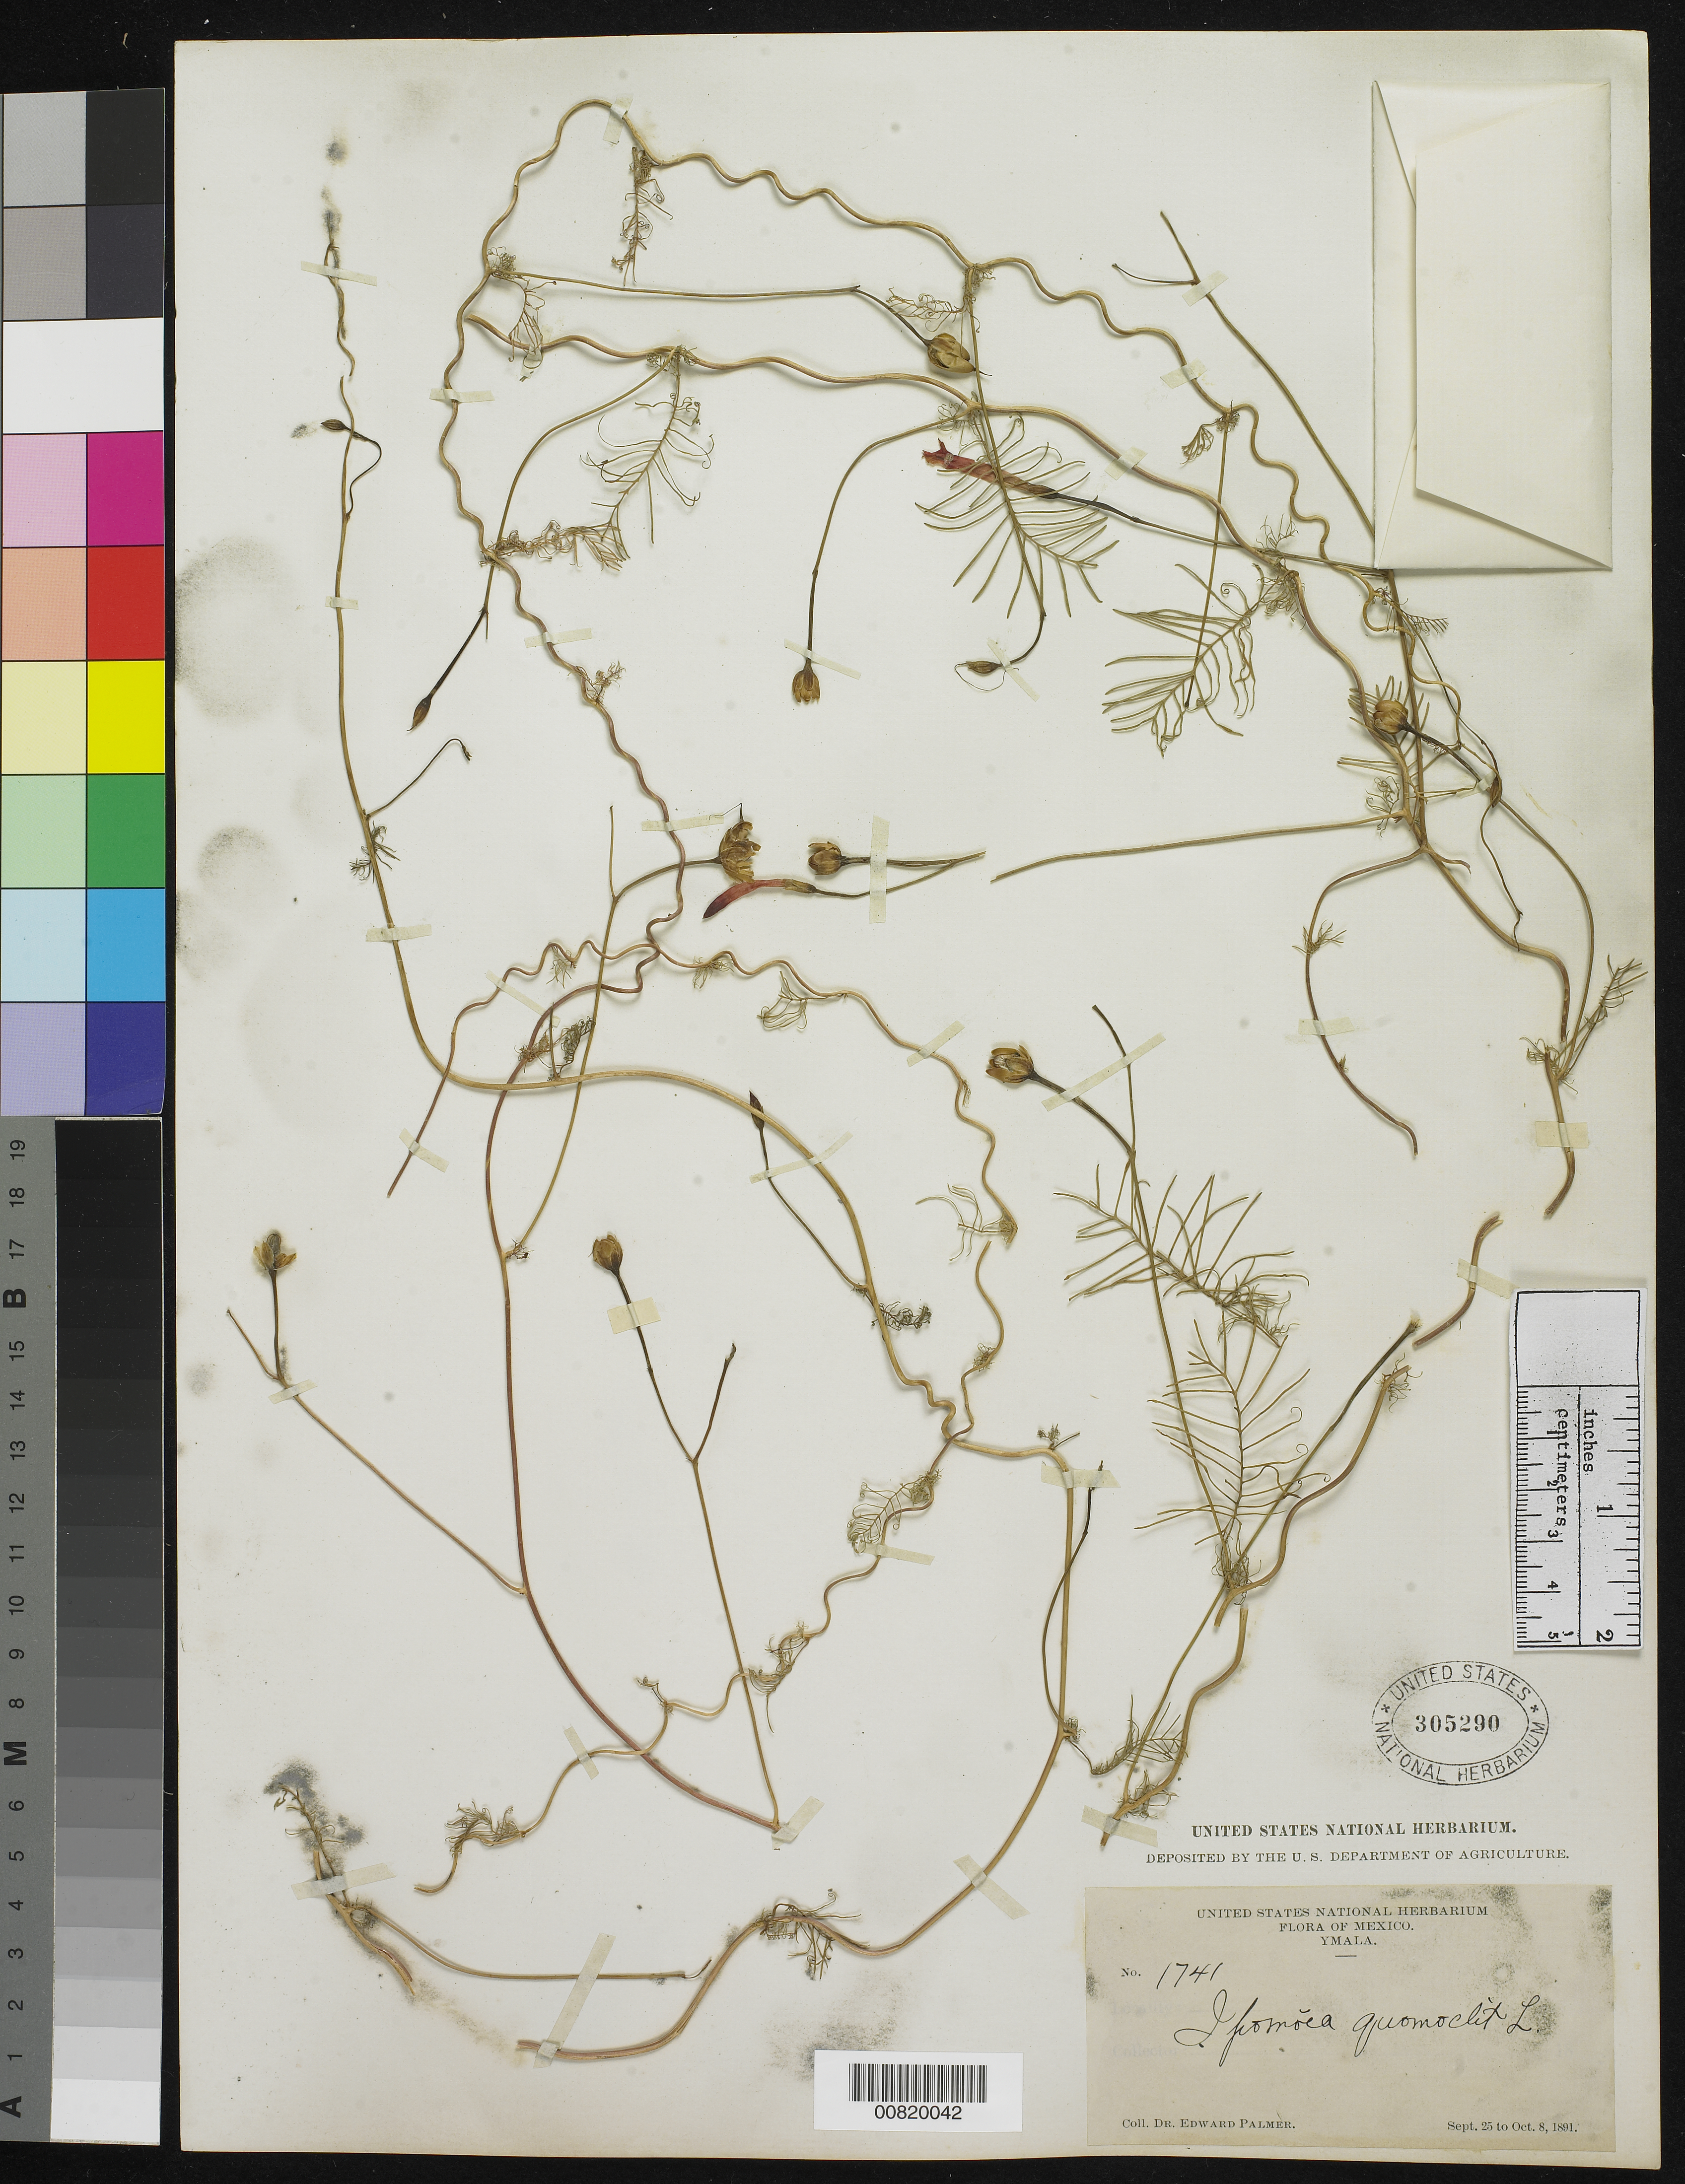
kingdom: Plantae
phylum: Tracheophyta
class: Magnoliopsida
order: Solanales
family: Convolvulaceae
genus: Ipomoea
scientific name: Ipomoea quamoclit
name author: L.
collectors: E. Palmer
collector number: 1741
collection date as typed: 25 Sep 1891 to 08 Oct 1891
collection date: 1891-09-25/1891-10-08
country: Mexico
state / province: Sinaloa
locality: Ymala, Sinaloa.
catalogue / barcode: US 305290